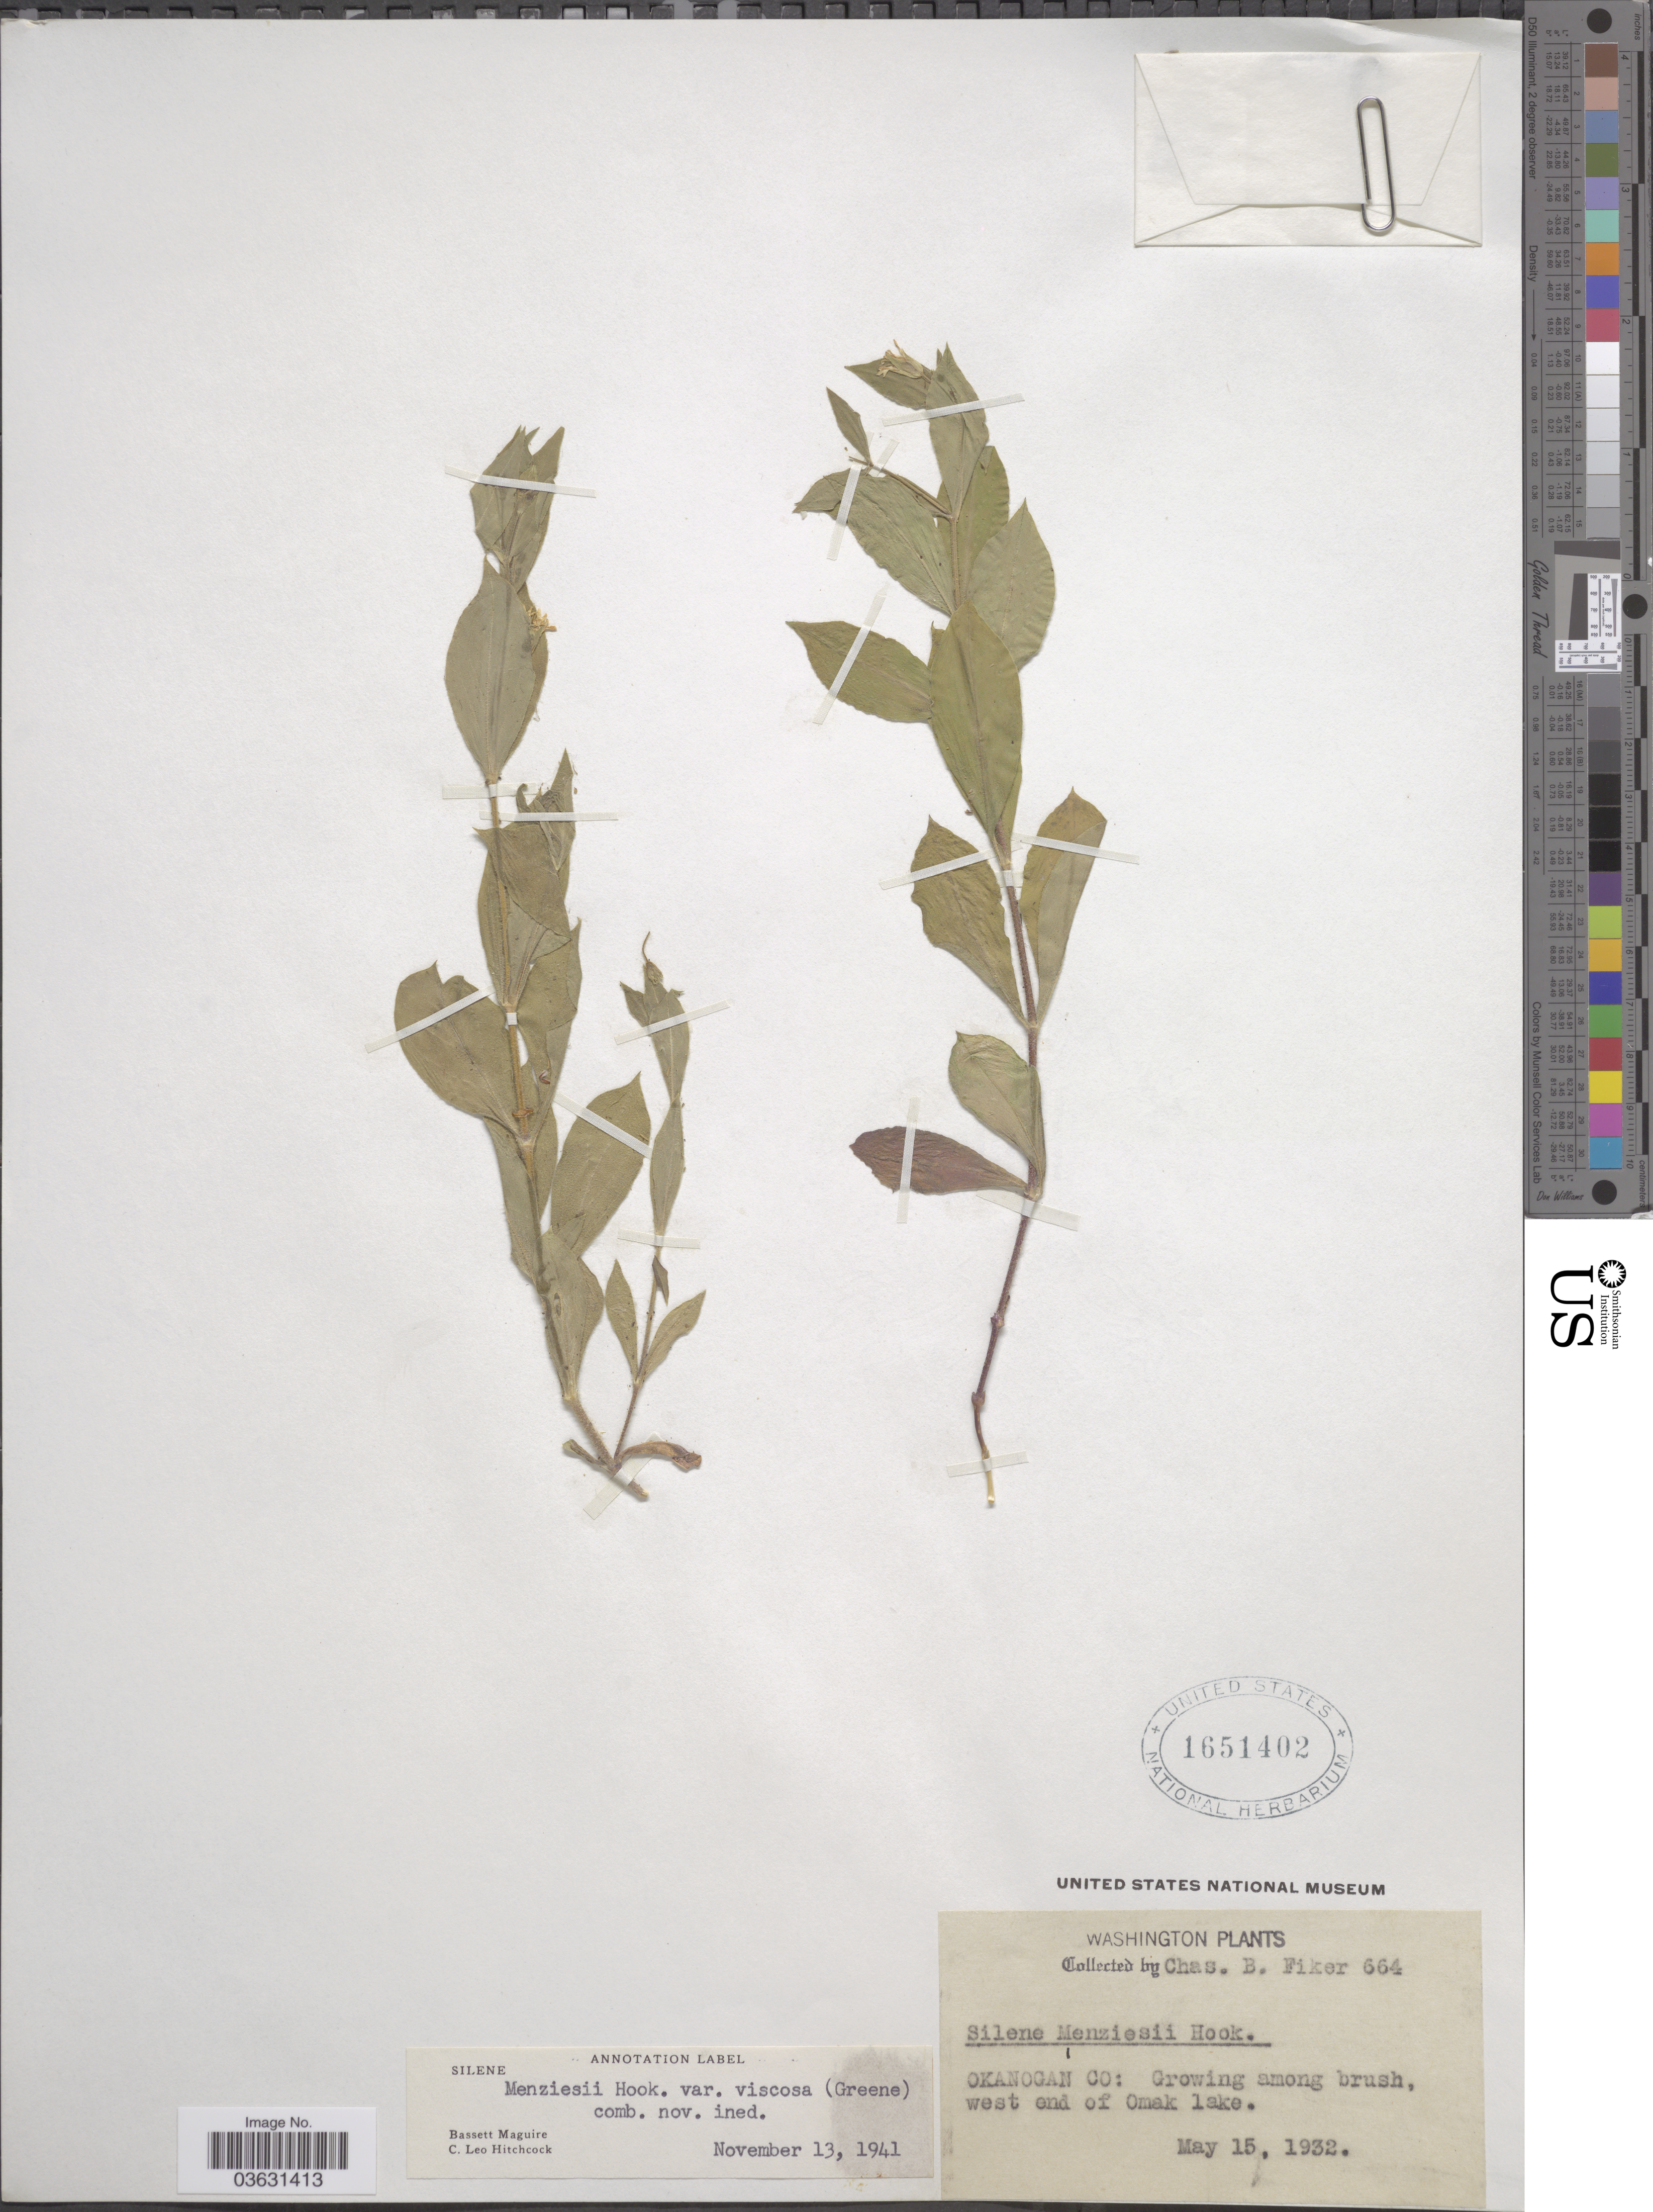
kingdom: Plantae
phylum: Tracheophyta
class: Magnoliopsida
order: Caryophyllales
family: Caryophyllaceae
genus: Silene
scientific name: Silene menziesii var. viscosa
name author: (Greene) C.L. Hitchc. & Maguire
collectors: C. Fiker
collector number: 664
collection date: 1932-05-15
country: United States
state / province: Washington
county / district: Okanogan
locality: Okanogan Co: west end of Omak lake.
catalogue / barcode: US 1651402